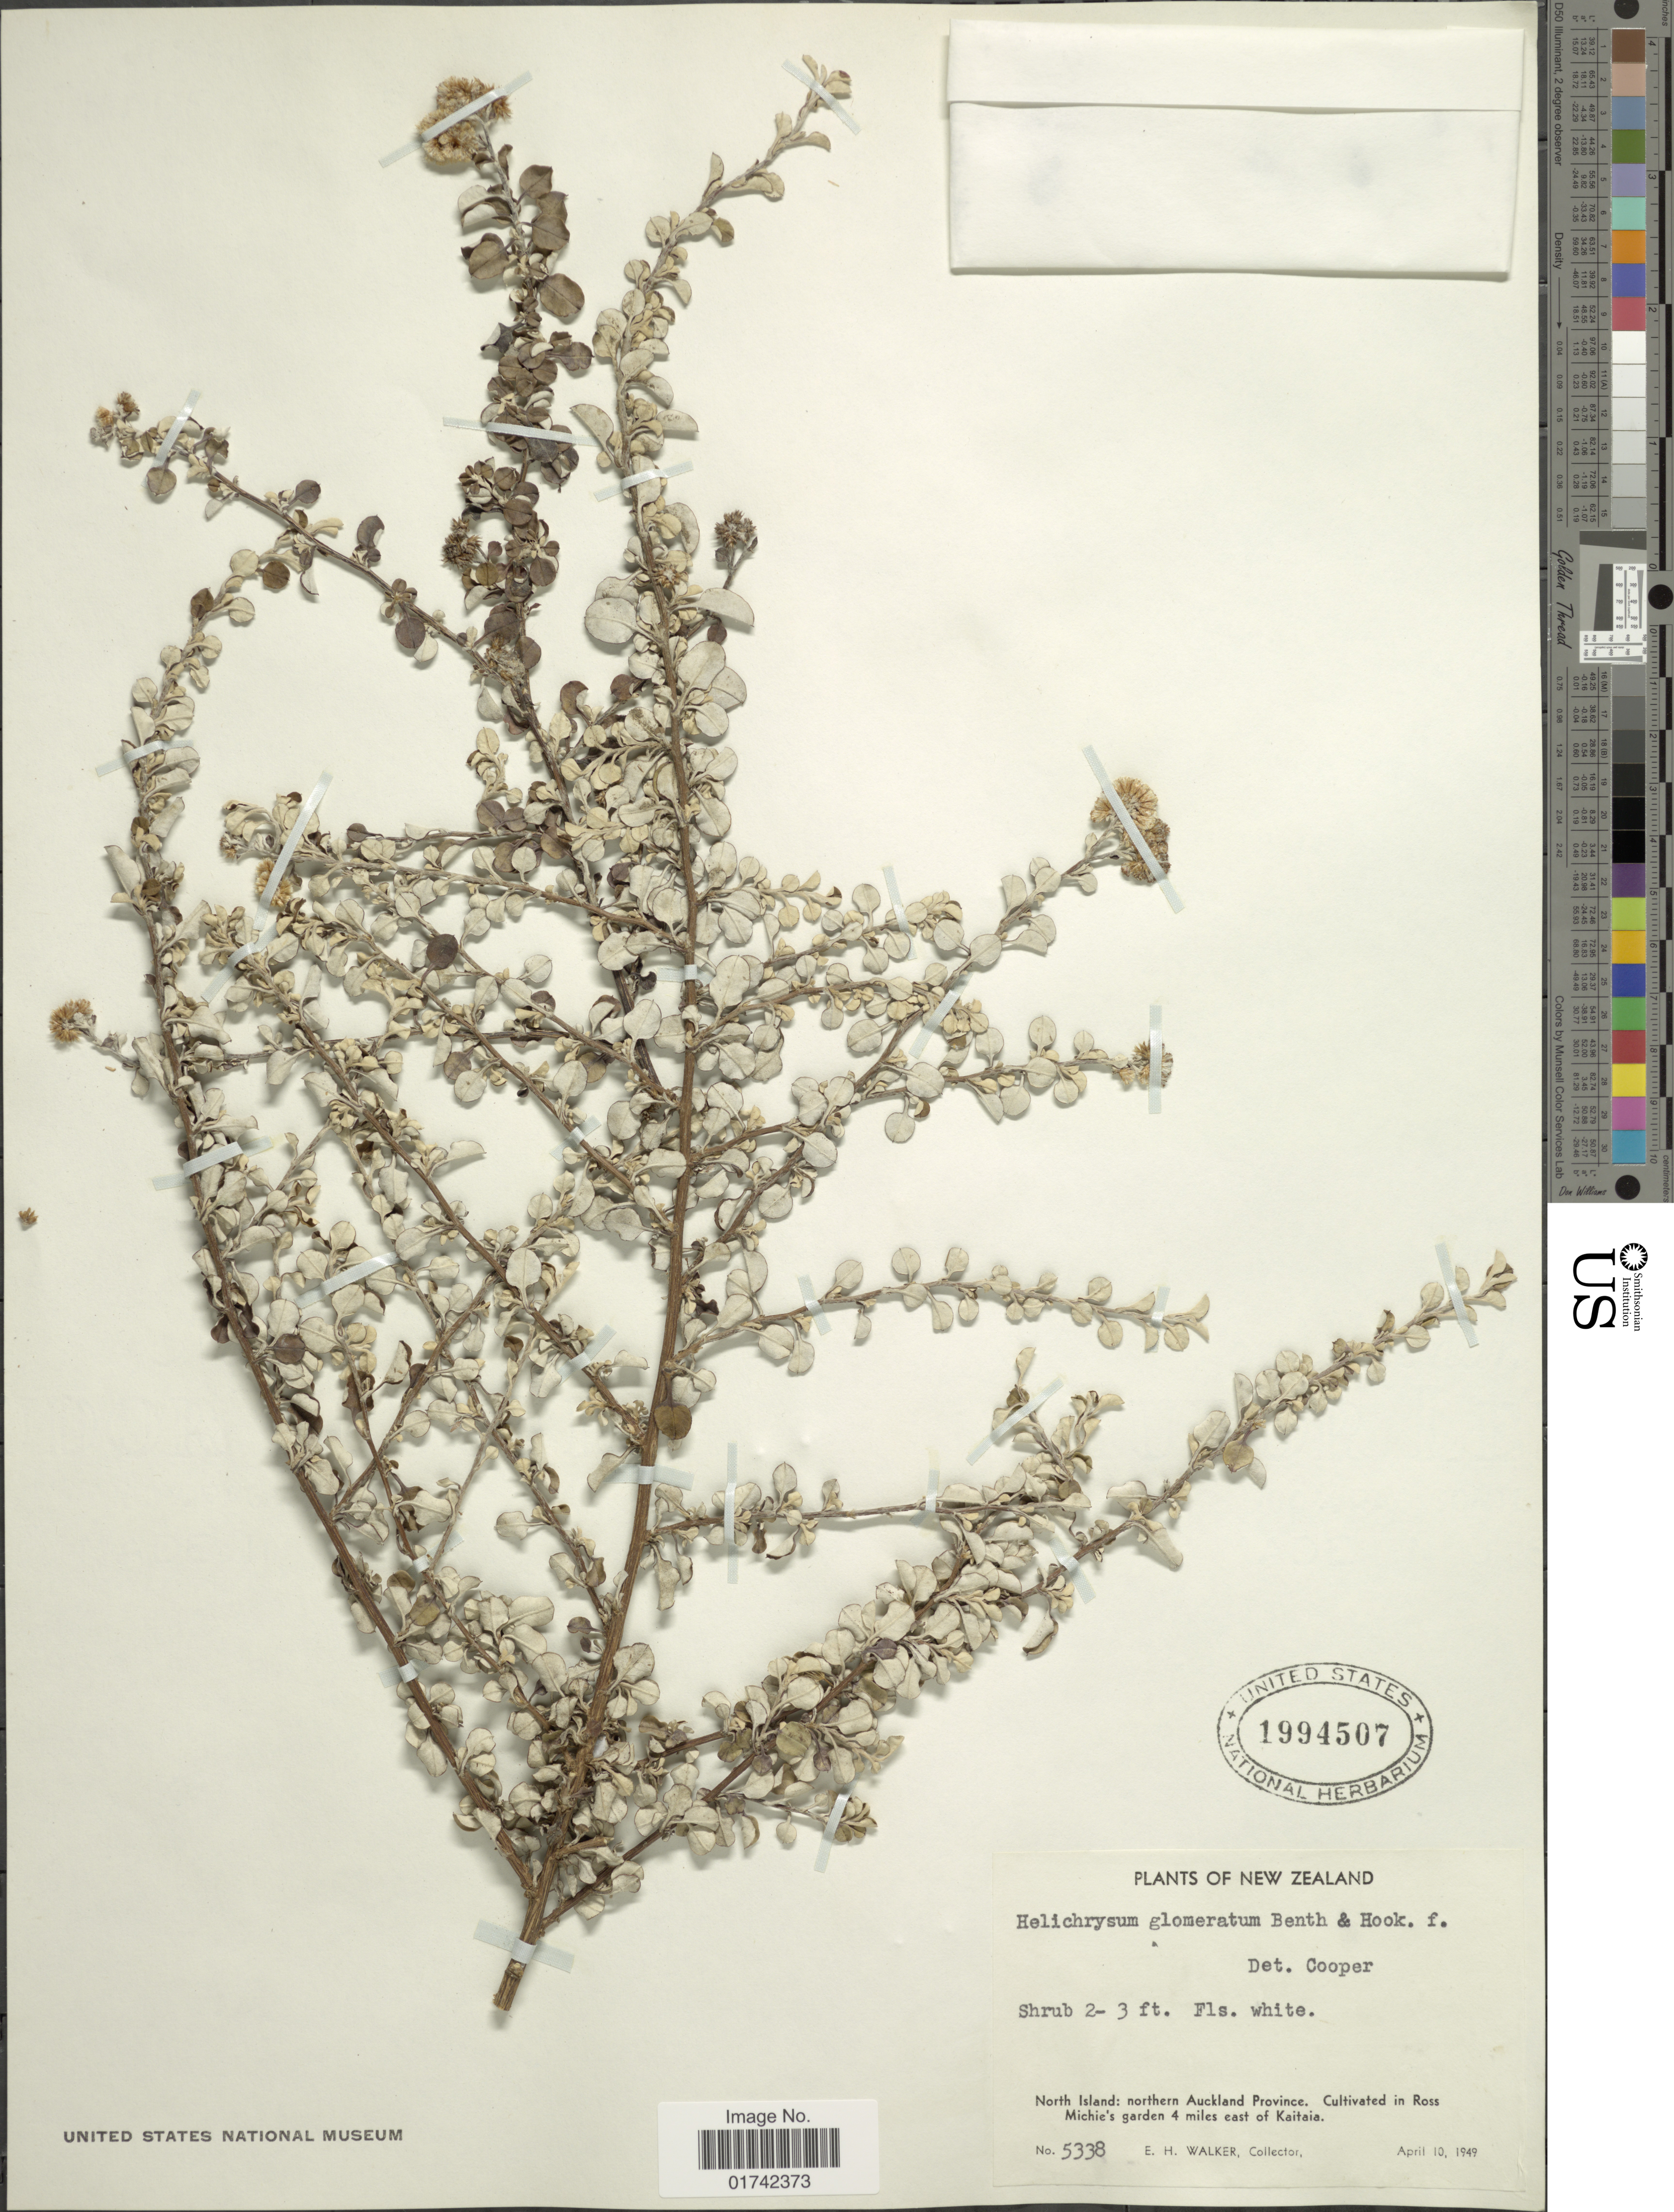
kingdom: Plantae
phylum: Tracheophyta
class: Magnoliopsida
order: Asterales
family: Asteraceae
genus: Helichrysum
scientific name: Helichrysum glomeratum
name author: Klatt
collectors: E. H. Walker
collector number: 5338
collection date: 1949-04-10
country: New Zealand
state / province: Auckland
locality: North Island, northern Auckland Province, Ross Michie's garden 4 miles east of Kaitaia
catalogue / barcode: US 1994507